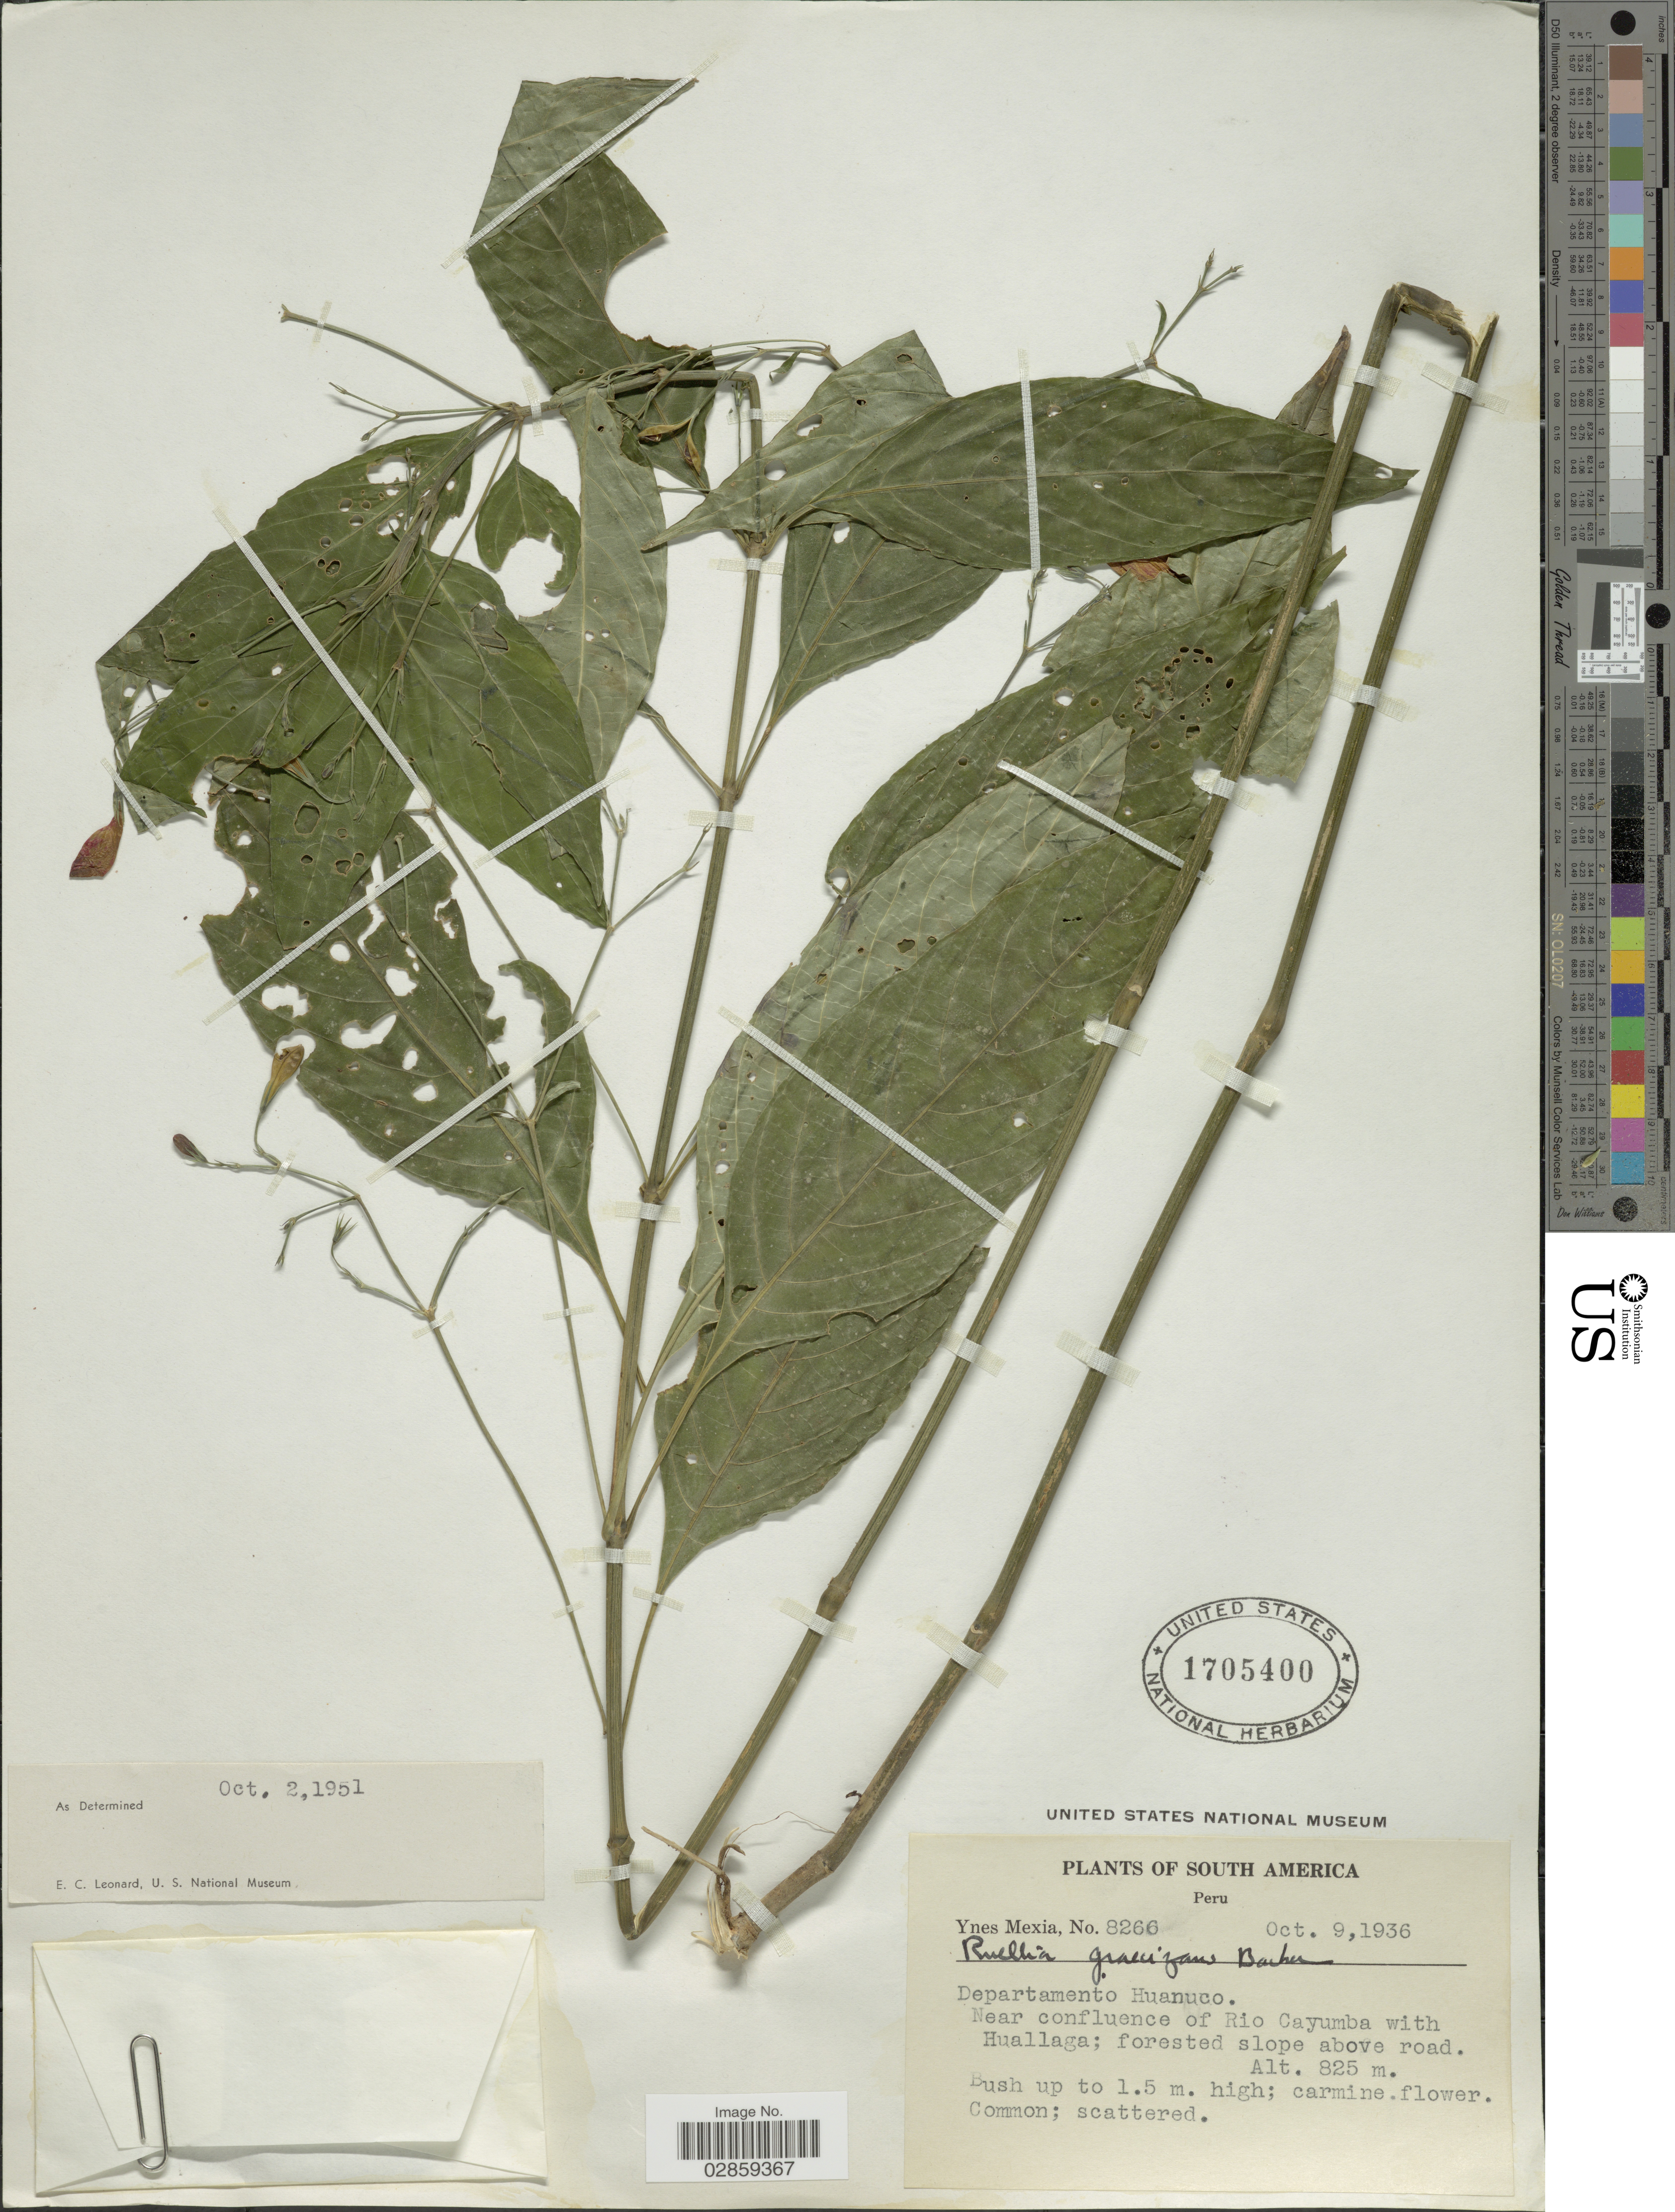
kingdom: Plantae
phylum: Tracheophyta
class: Magnoliopsida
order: Lamiales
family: Acanthaceae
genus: Ruellia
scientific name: Ruellia brevifolia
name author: (Pohl) C. Ezcurra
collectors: Y. Mexia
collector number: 8266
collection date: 1936-10-09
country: Peru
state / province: Huánuco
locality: Departamento Huanuco. Near confluence of Rio Cayumba with Huallaga.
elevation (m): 825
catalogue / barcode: US 1705400